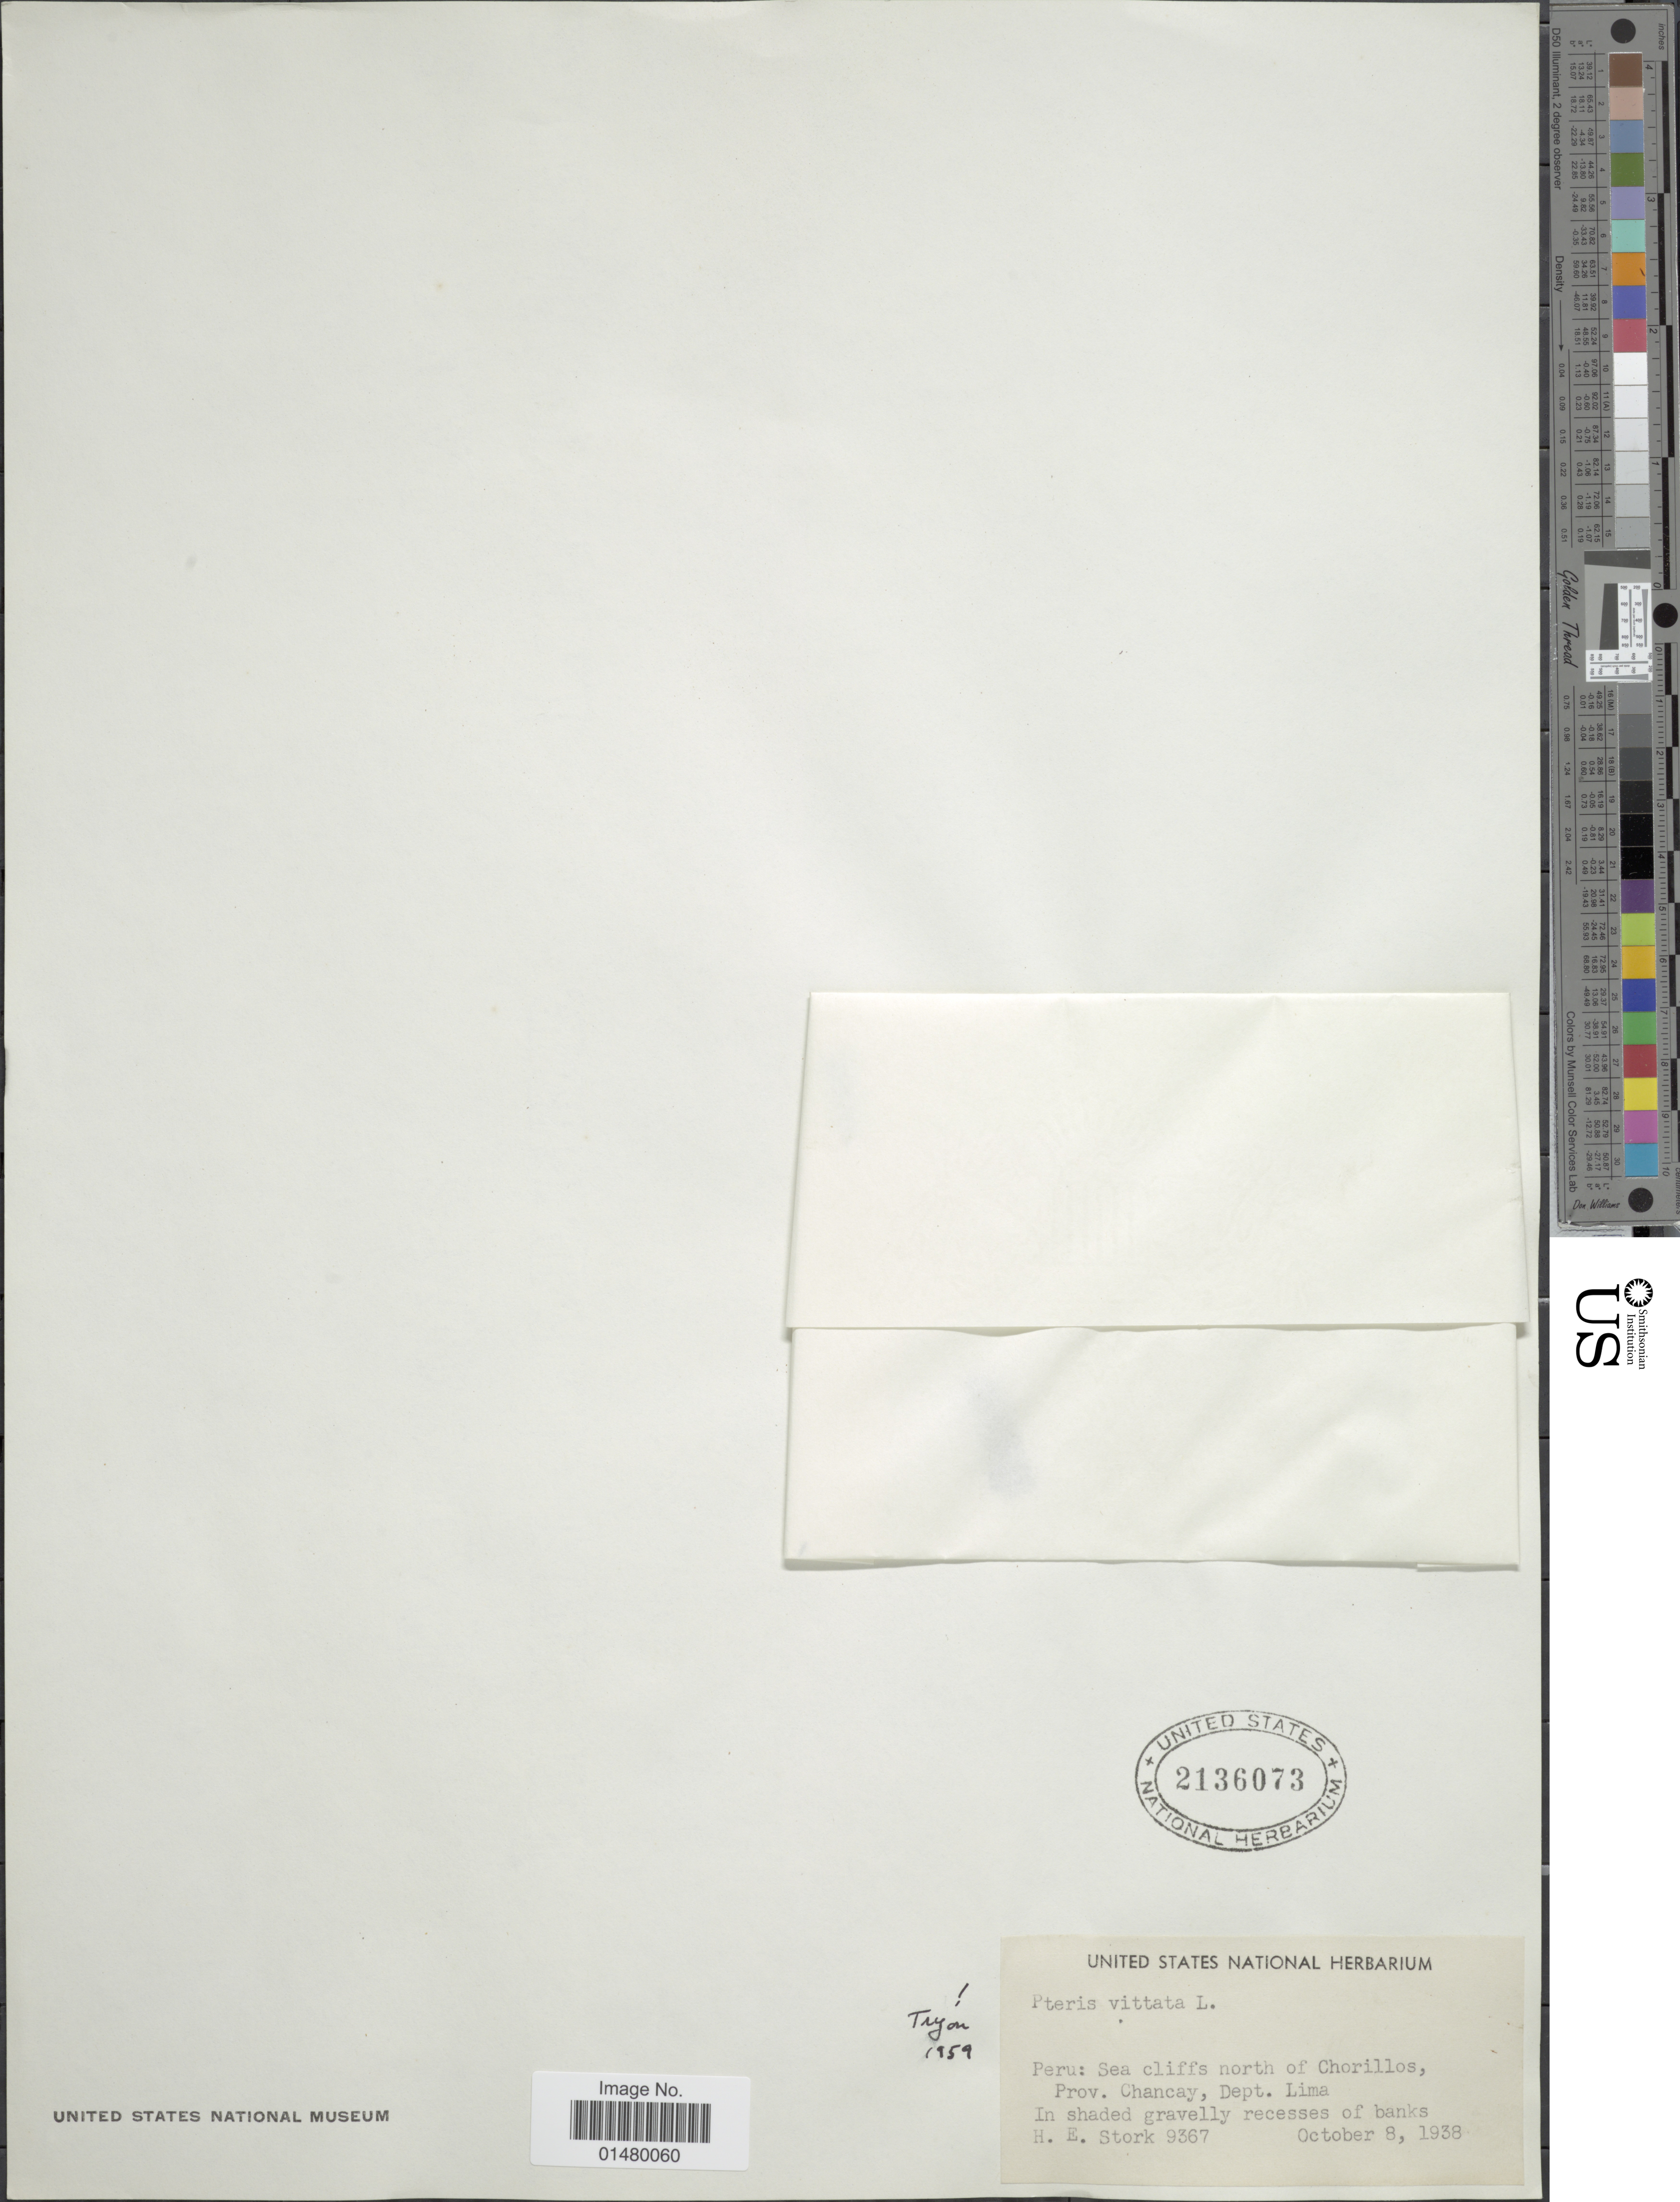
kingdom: Plantae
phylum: Tracheophyta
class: Polypodiopsida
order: Polypodiales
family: Pteridaceae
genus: Pteris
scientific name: Pteris vittata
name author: L.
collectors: H. E. Stork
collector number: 9367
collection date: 1938-10-08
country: Peru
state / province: Lima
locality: Sea cliffs north of Chorillos, Prov. Chancay, Dept. Lima.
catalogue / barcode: US 2136073